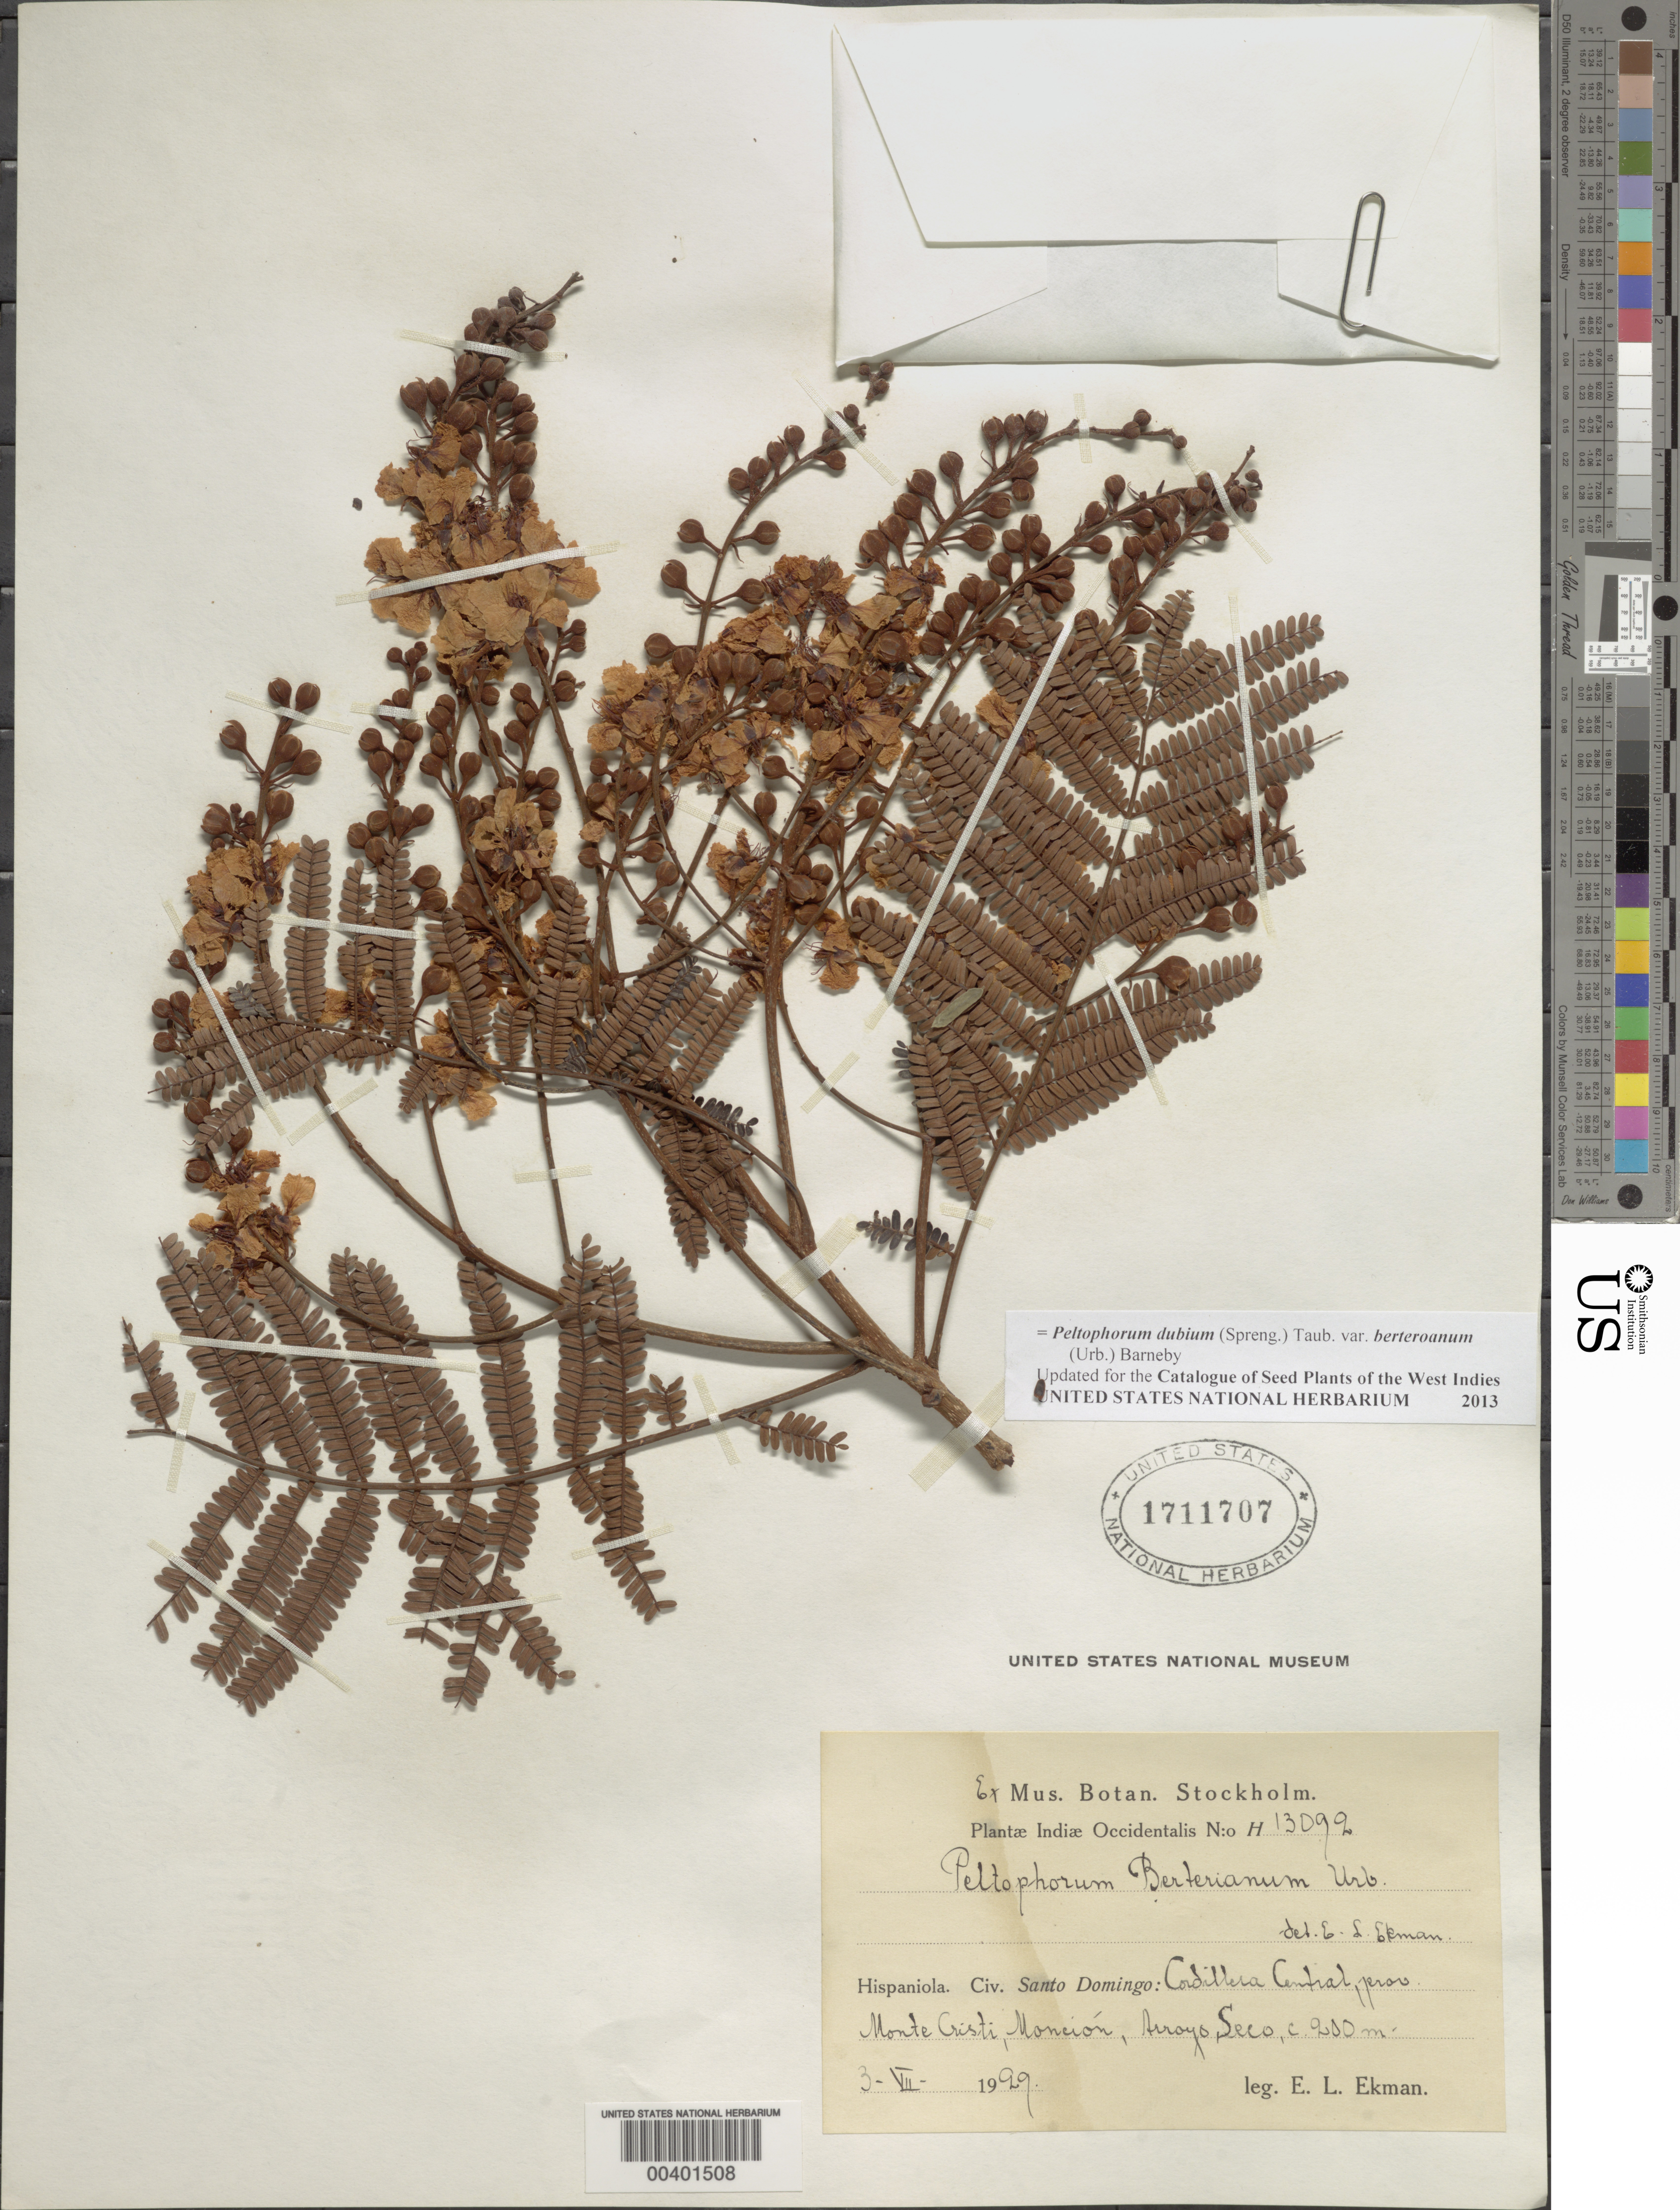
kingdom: Plantae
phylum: Tracheophyta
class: Magnoliopsida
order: Fabales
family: Fabaceae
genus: Peltophorum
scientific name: Peltophorum dubium var. berteroanum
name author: (Urb.) Barneby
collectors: E. L. Ekman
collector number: H. 13092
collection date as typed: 03 Jul 1929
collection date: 1929-07-03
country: Dominican Republic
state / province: Monte Cristi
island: Hispaniola Island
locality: Moncion, arroyo seco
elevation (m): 200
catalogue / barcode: US 1711707